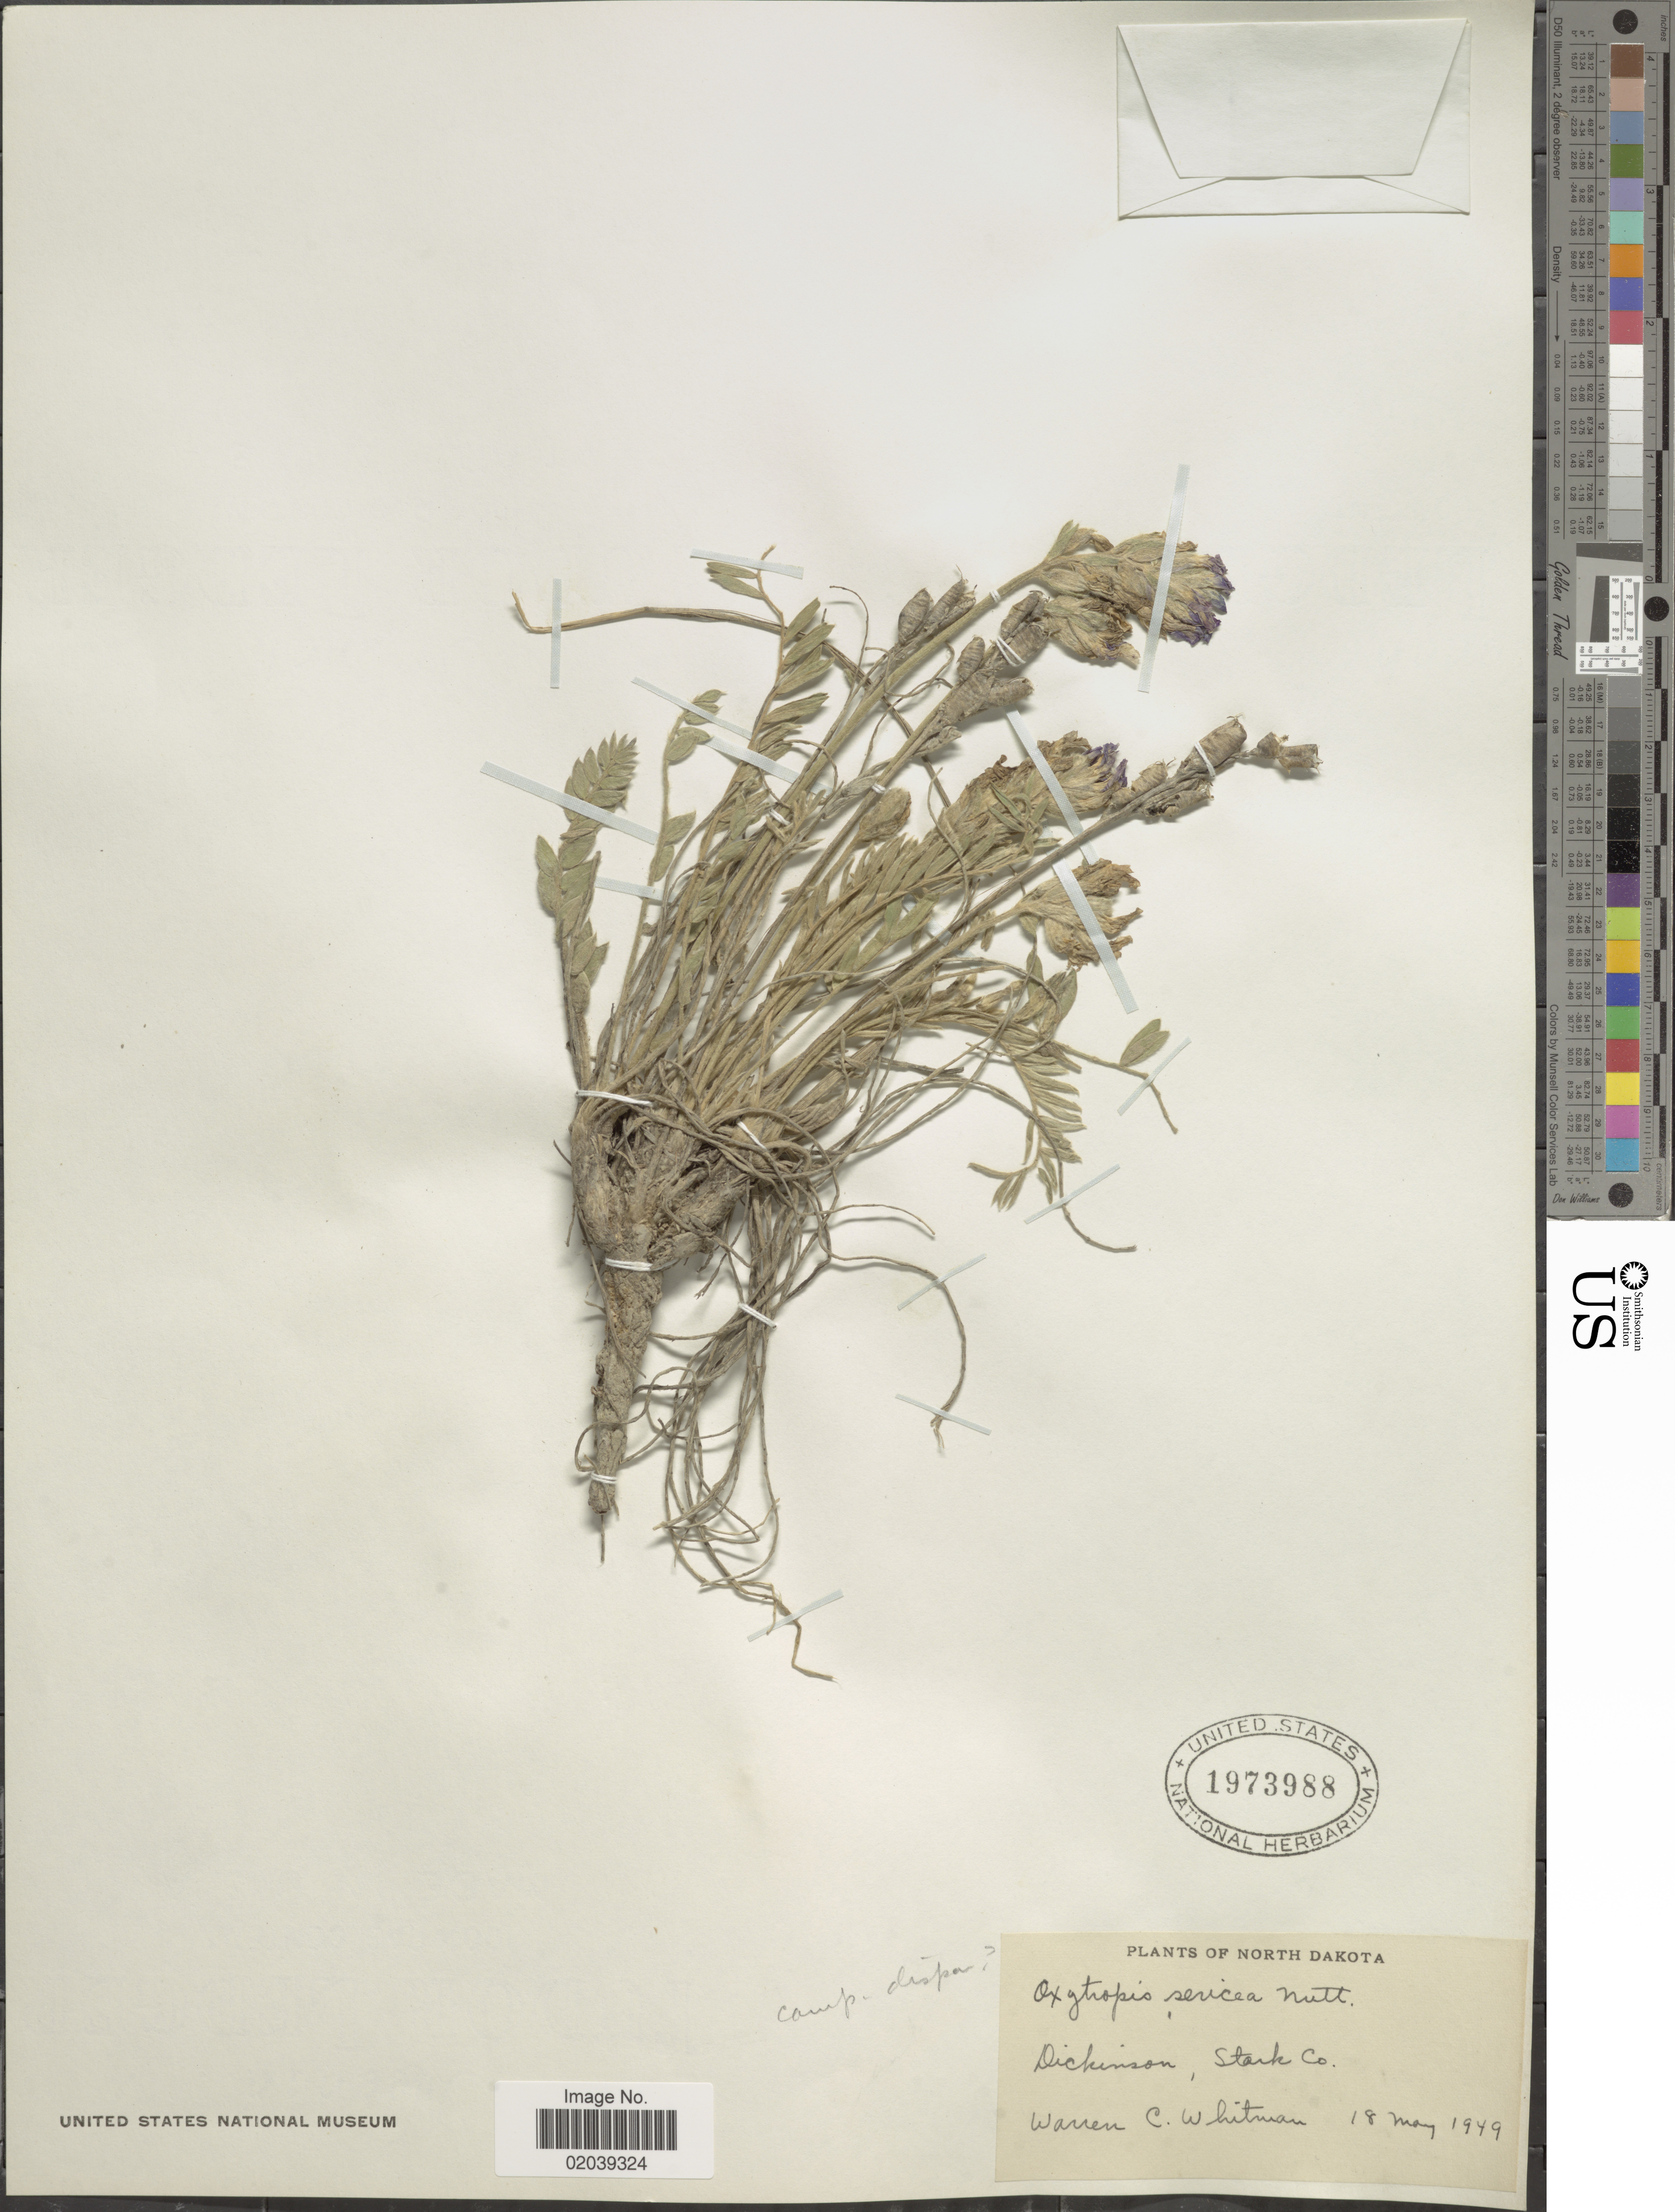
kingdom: Plantae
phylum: Tracheophyta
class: Magnoliopsida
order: Fabales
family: Fabaceae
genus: Oxytropis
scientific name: Oxytropis campestris var. dispar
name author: (A. Nelson) Barneby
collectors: W. Whitman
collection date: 1949-05-18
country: United States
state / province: North Dakota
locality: Dickinson, Stark Co.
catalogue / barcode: US 1973988